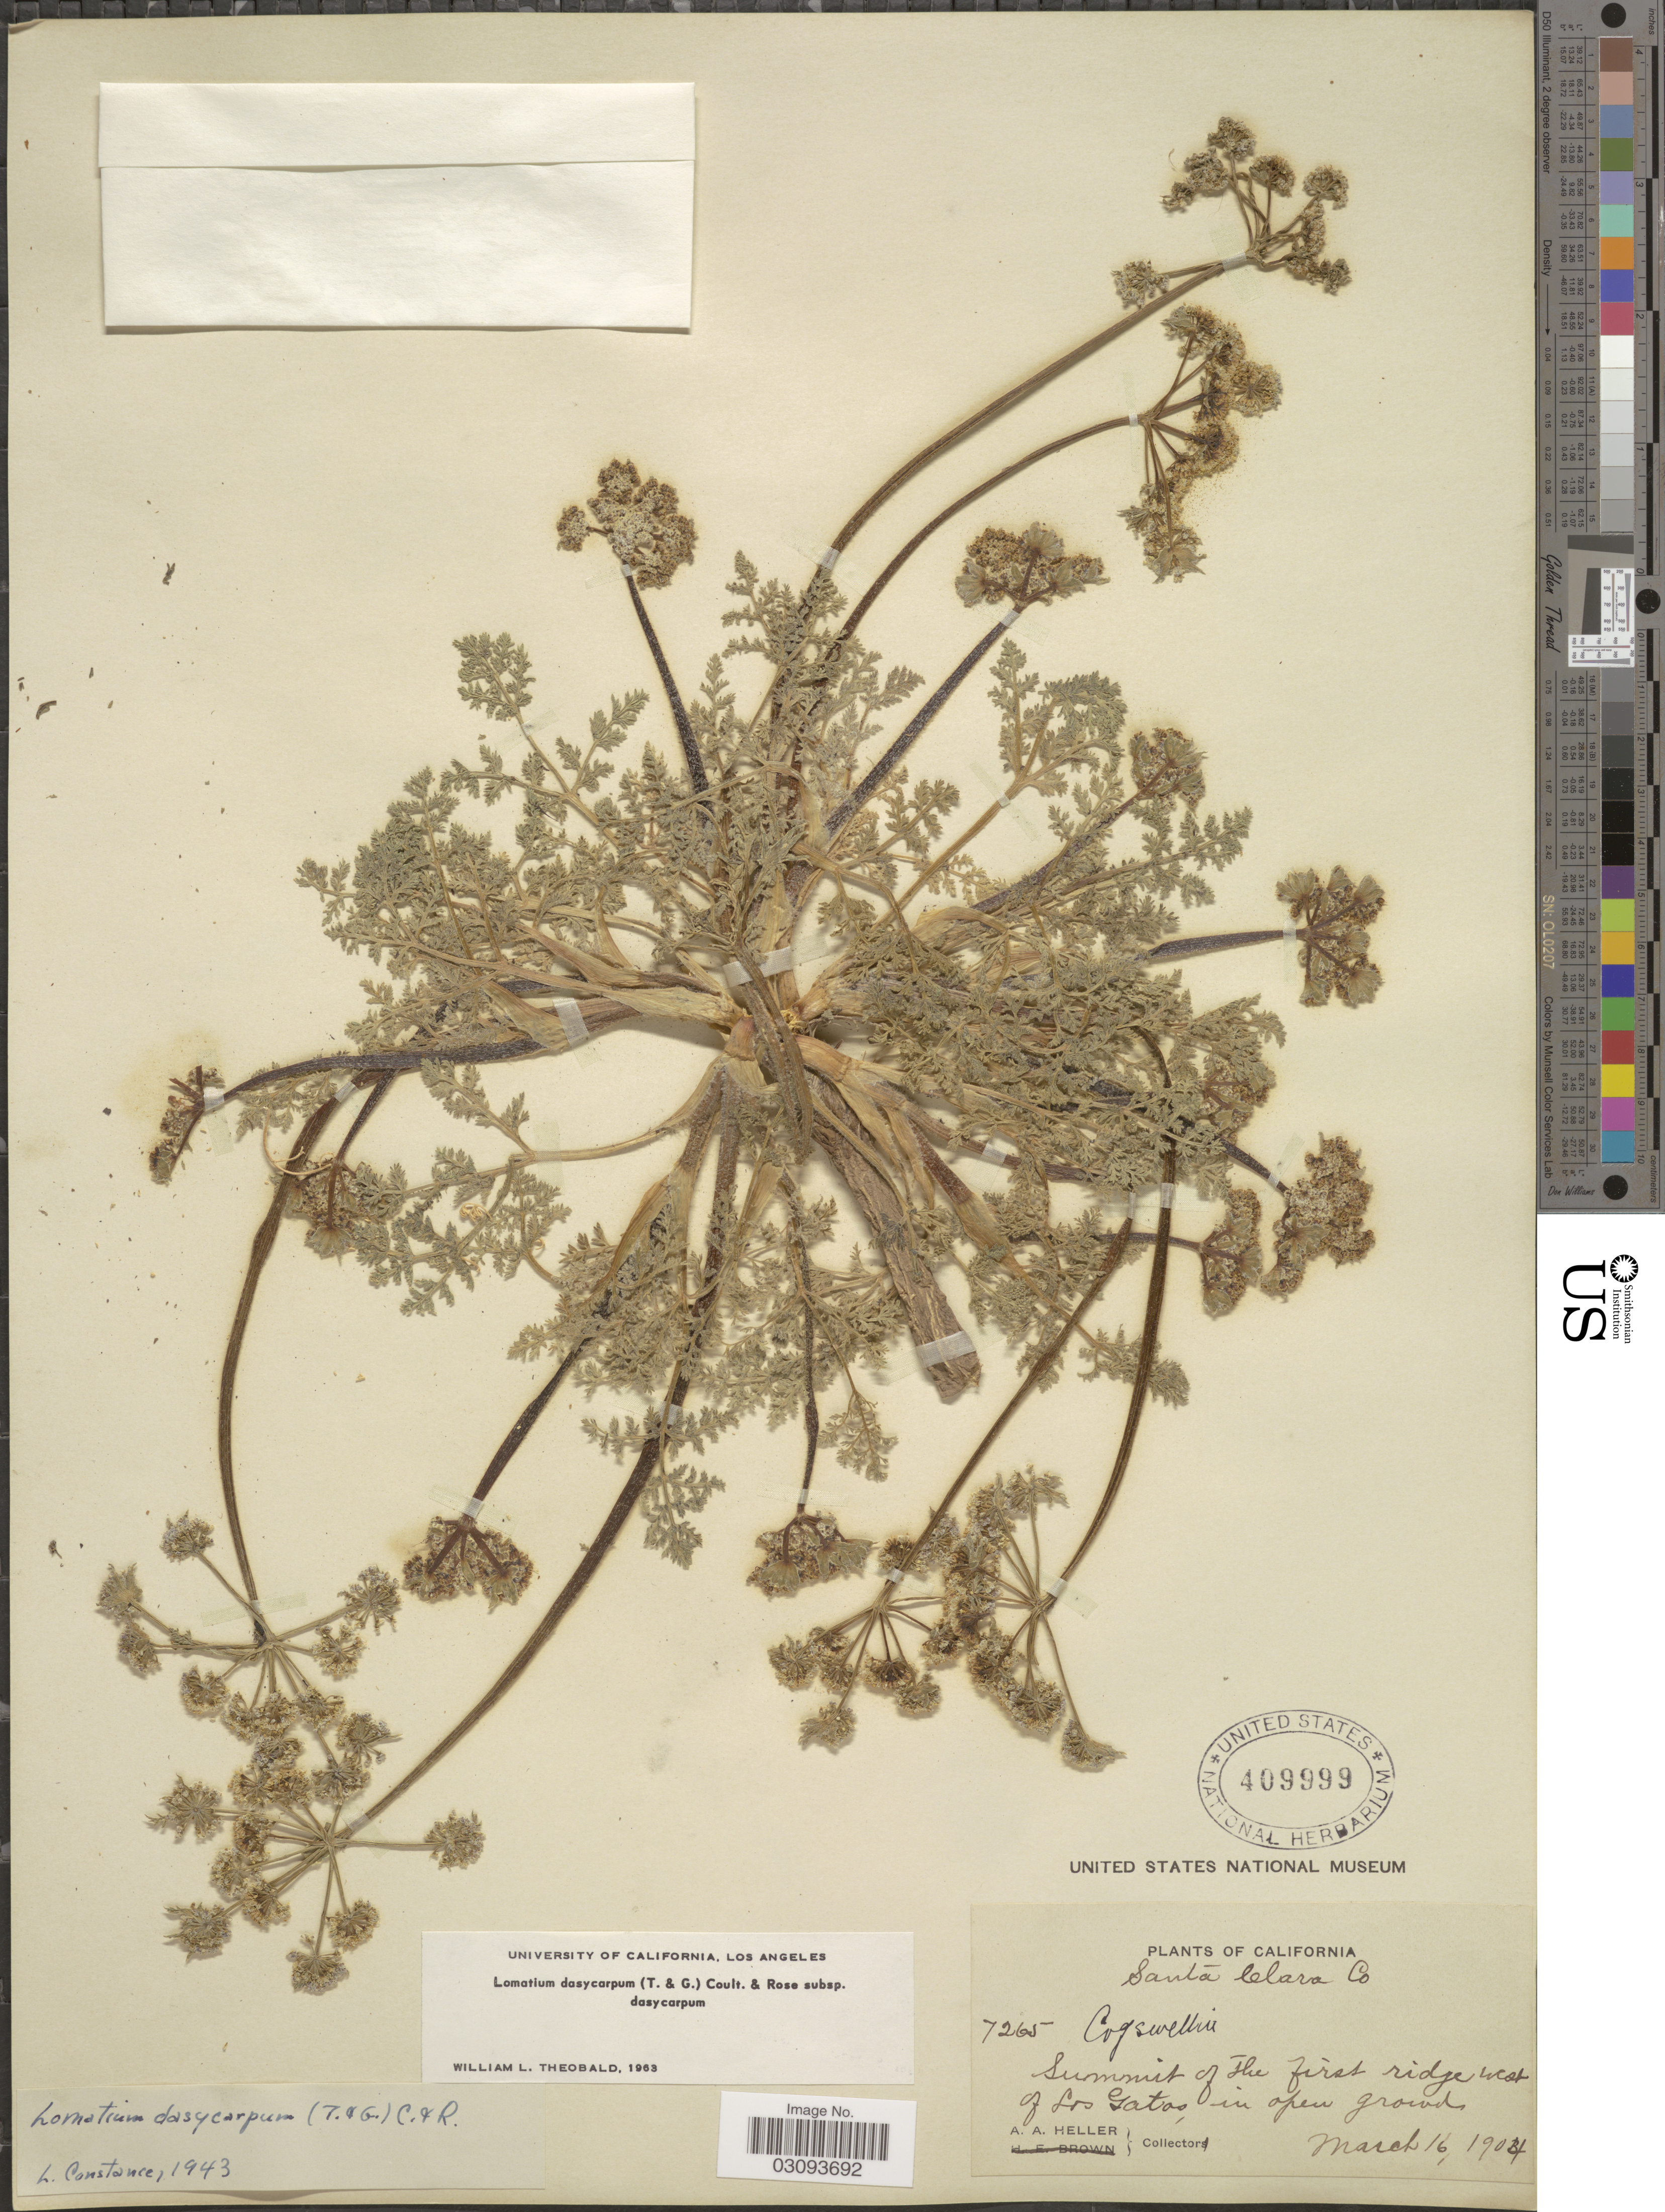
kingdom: Plantae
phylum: Tracheophyta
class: Magnoliopsida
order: Apiales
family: Apiaceae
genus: Lomatium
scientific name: Lomatium dasycarpum subsp. dasycarpum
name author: (Torr.) J.M. Coult. & Rose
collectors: A. A. Heller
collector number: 7265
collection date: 1904-03-16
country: United States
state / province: California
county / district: Santa Clara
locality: Santa Clara Co. Summit of the first ridge west of Los Gatos, in open ground.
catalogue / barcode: US 409999